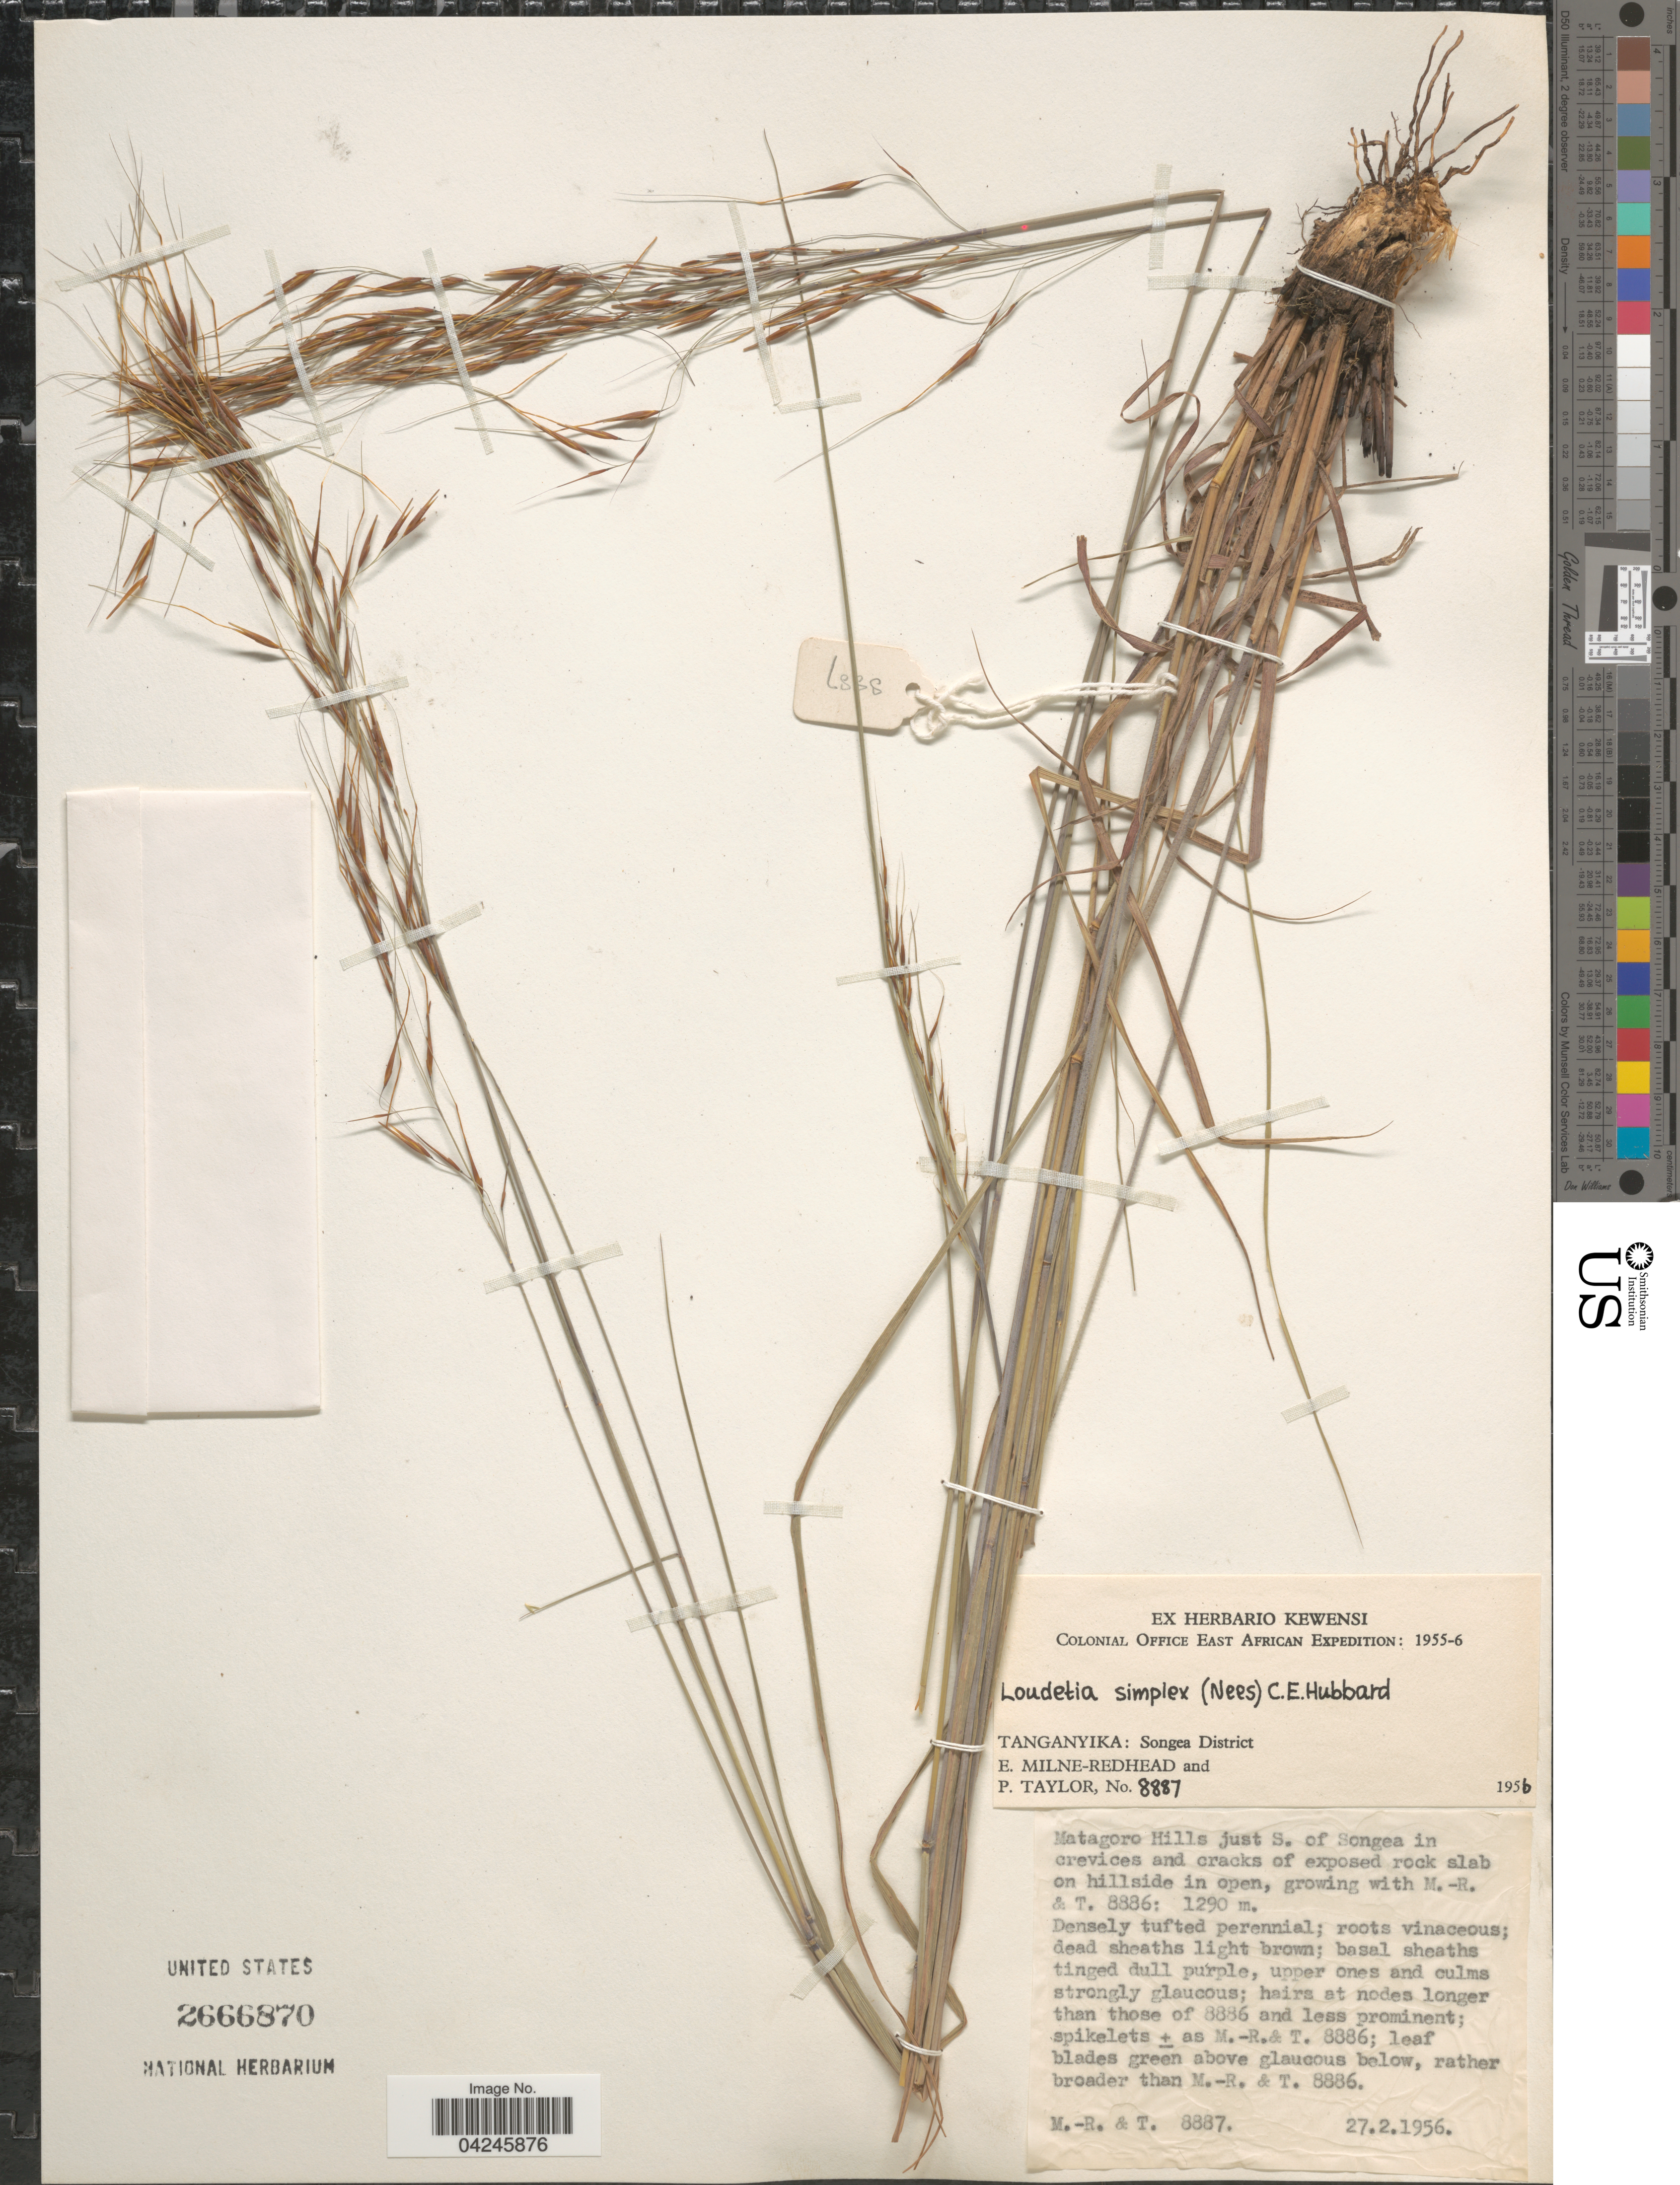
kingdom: Plantae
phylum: Tracheophyta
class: Liliopsida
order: Poales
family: Poaceae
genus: Loudetia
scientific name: Loudetia simplex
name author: (Nees) C.E. Hubb.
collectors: E. W. Milne-Redhead & P. Tayor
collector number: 8887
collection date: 1956-02-27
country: Tanzania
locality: Colonial Office East African Expedition: 1955-6. Tanganyika: Songea District. Matagoro Hills just S. of Songea in crevices and cracks of exposed rock slab on hillside in open.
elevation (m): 1290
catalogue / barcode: US 2666870